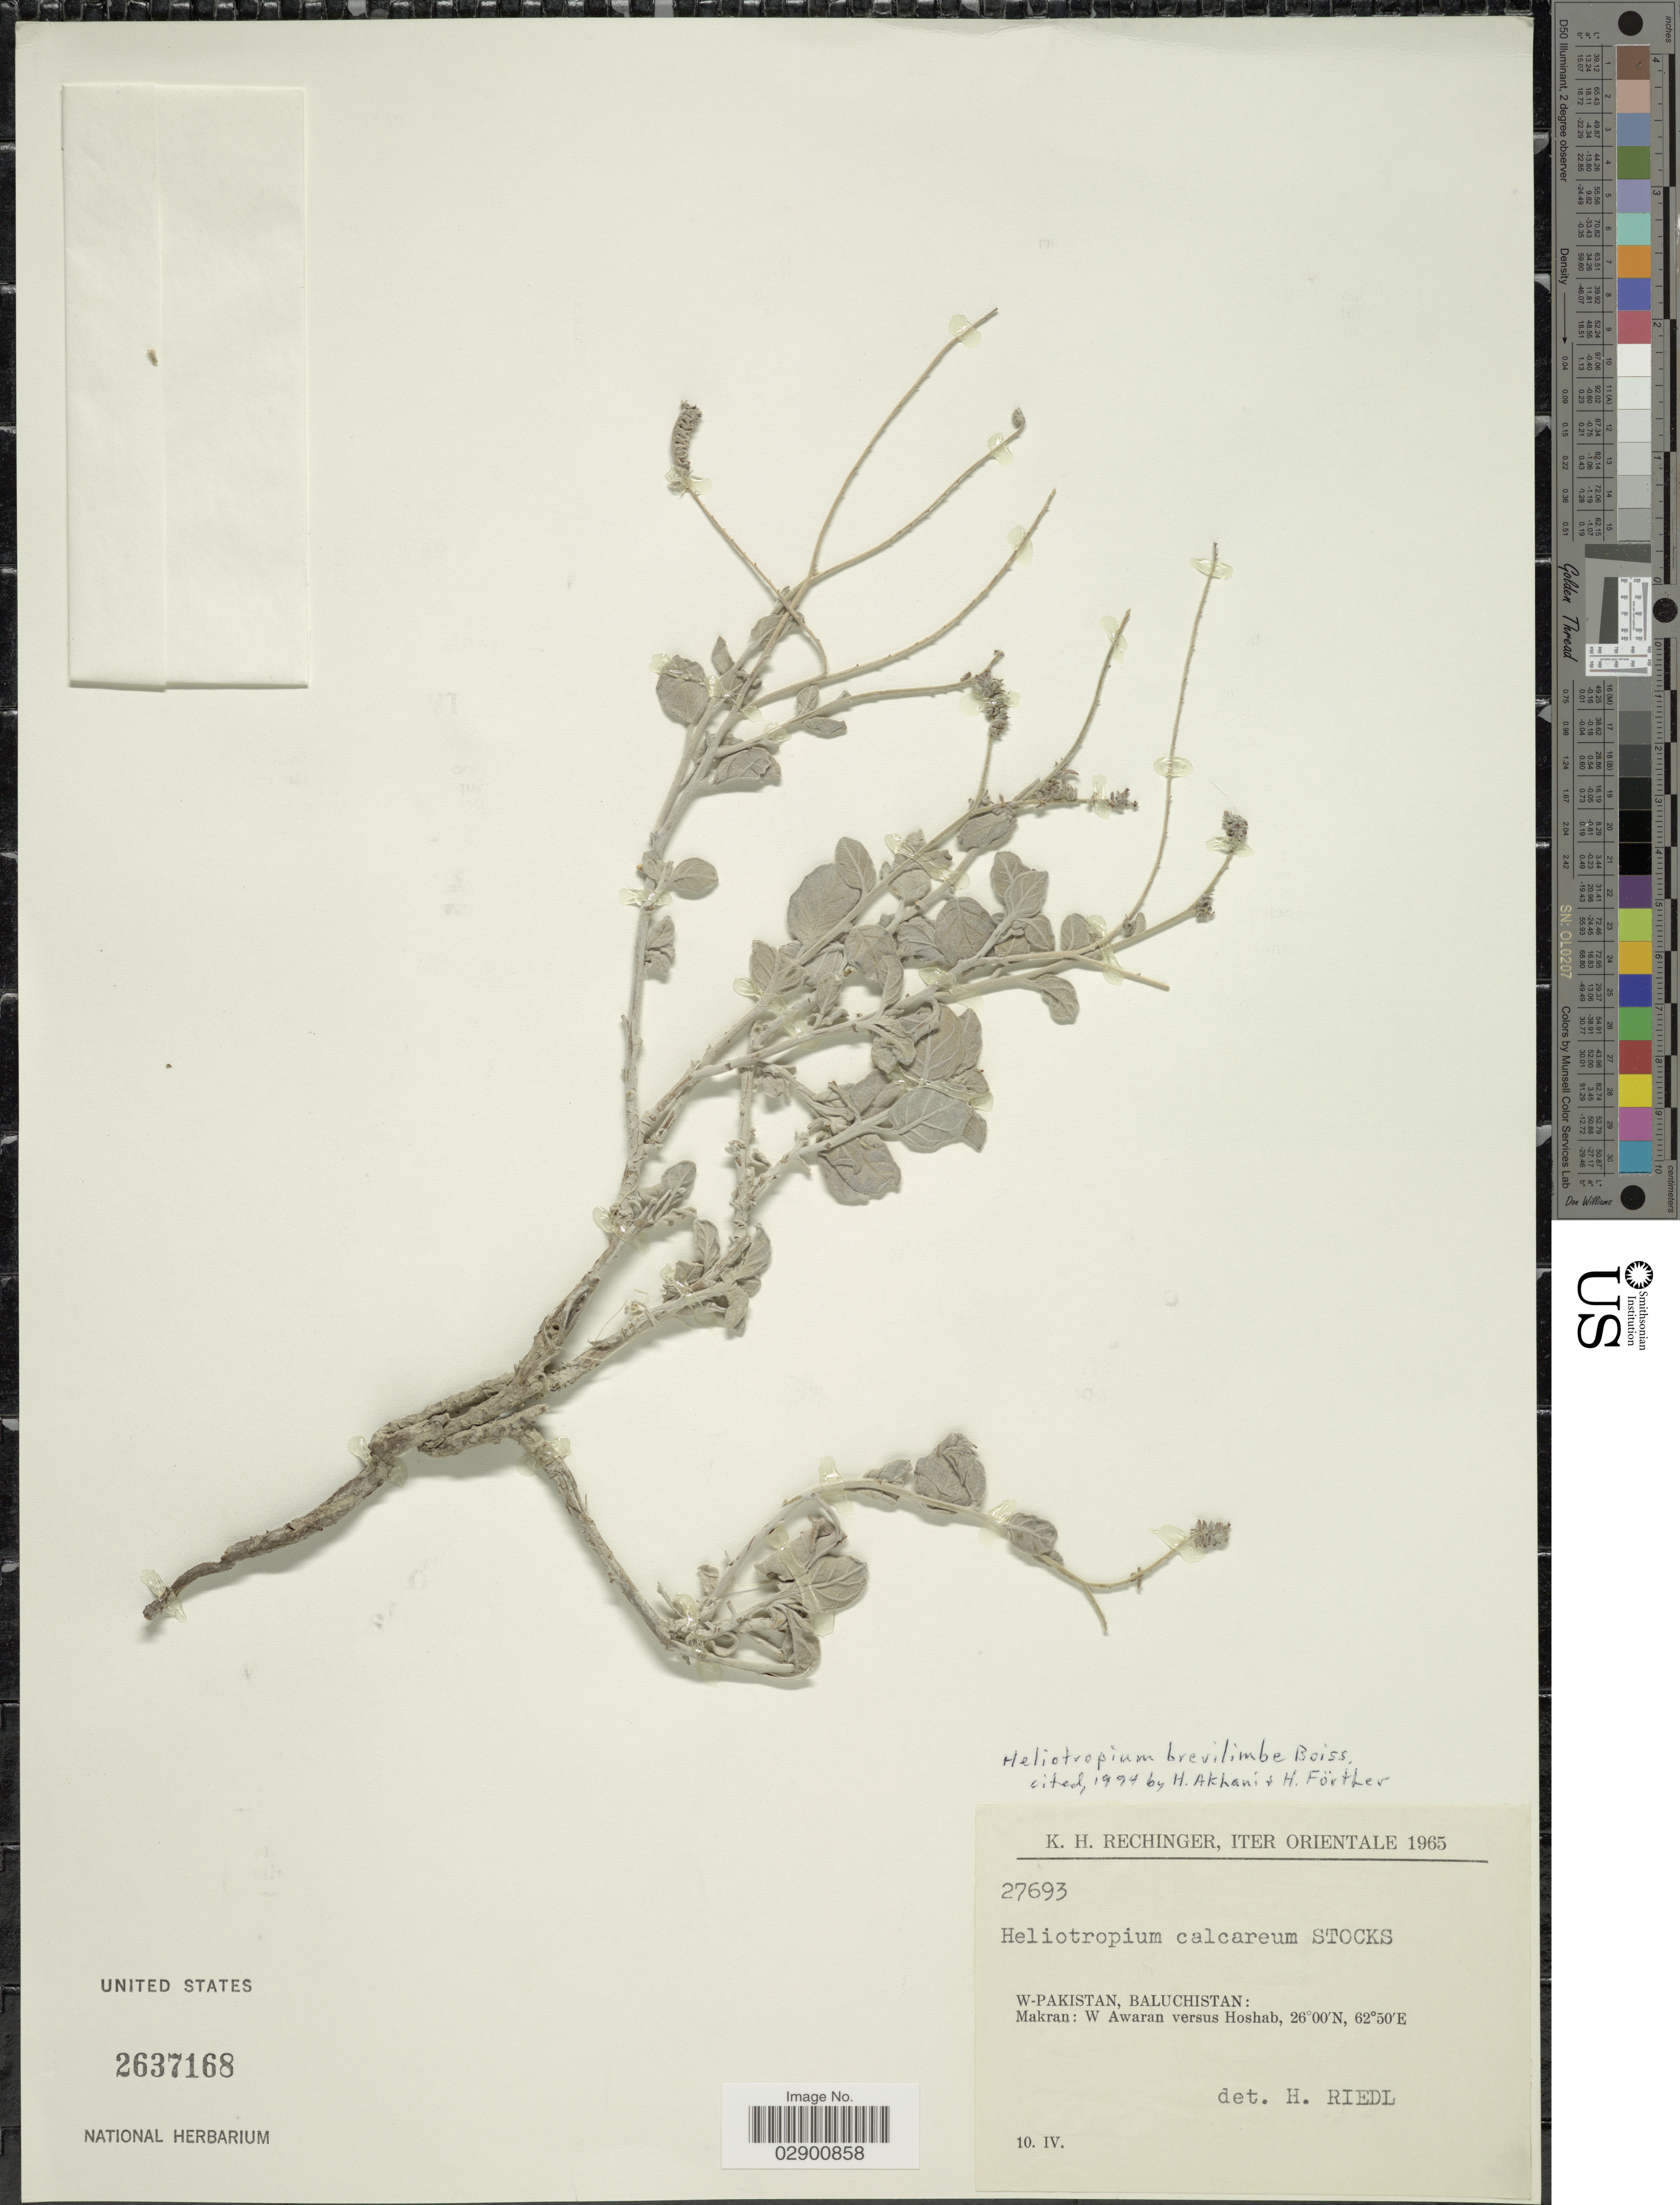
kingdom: Plantae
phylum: Tracheophyta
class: Magnoliopsida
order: Boraginales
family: Heliotropiaceae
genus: Heliotropium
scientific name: Heliotropium brevilimbe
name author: Boiss.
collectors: K. H. Rechinger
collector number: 27693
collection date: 1965-04-10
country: Pakistan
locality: W-Pakistan, Baluchistan: Makran: W Awaran versus Hoshab.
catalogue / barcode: US 2637168